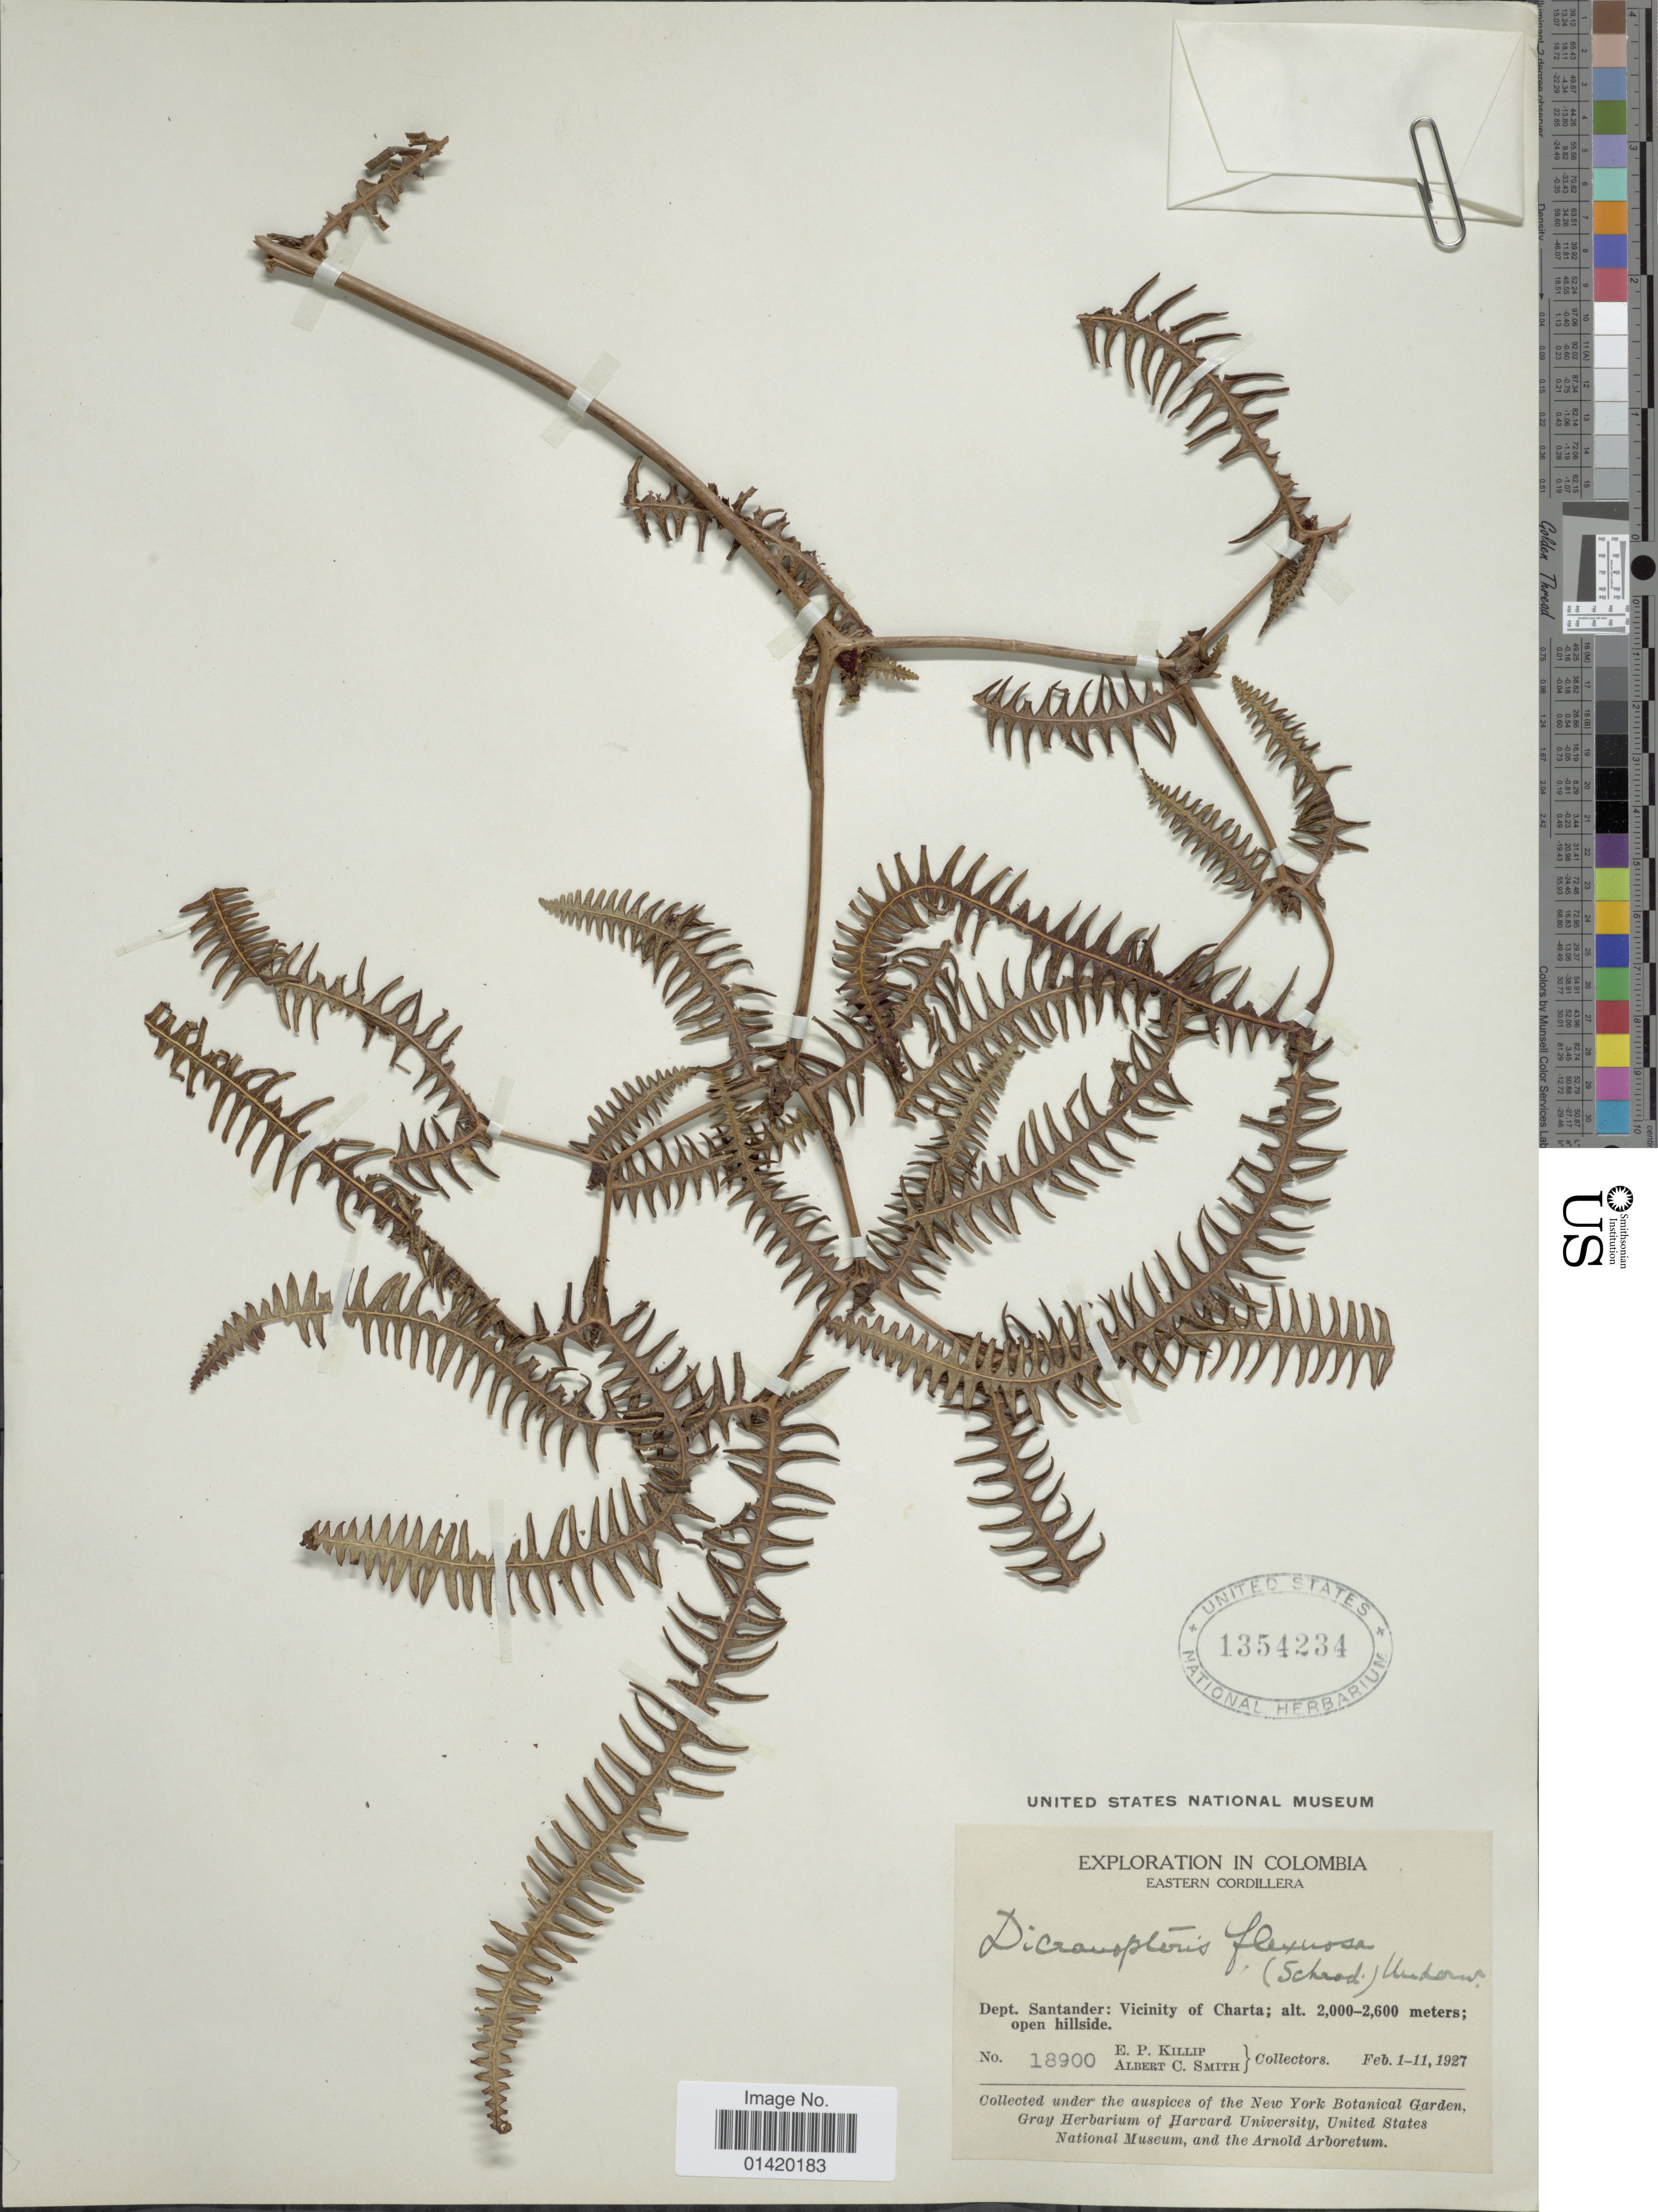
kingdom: Plantae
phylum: Tracheophyta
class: Polypodiopsida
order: Gleicheniales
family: Gleicheniaceae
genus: Dicranopteris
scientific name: Dicranopteris flexuosa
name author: (Schrad.) Underw.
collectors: E. P. Killip & A. C. Smith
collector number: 18900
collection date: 1927-02-01/1927-02-11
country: Colombia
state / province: Santander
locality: Eastern Cordillera, Dept. Santander: Vicinity of Charta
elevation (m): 2000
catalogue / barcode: US 1354234